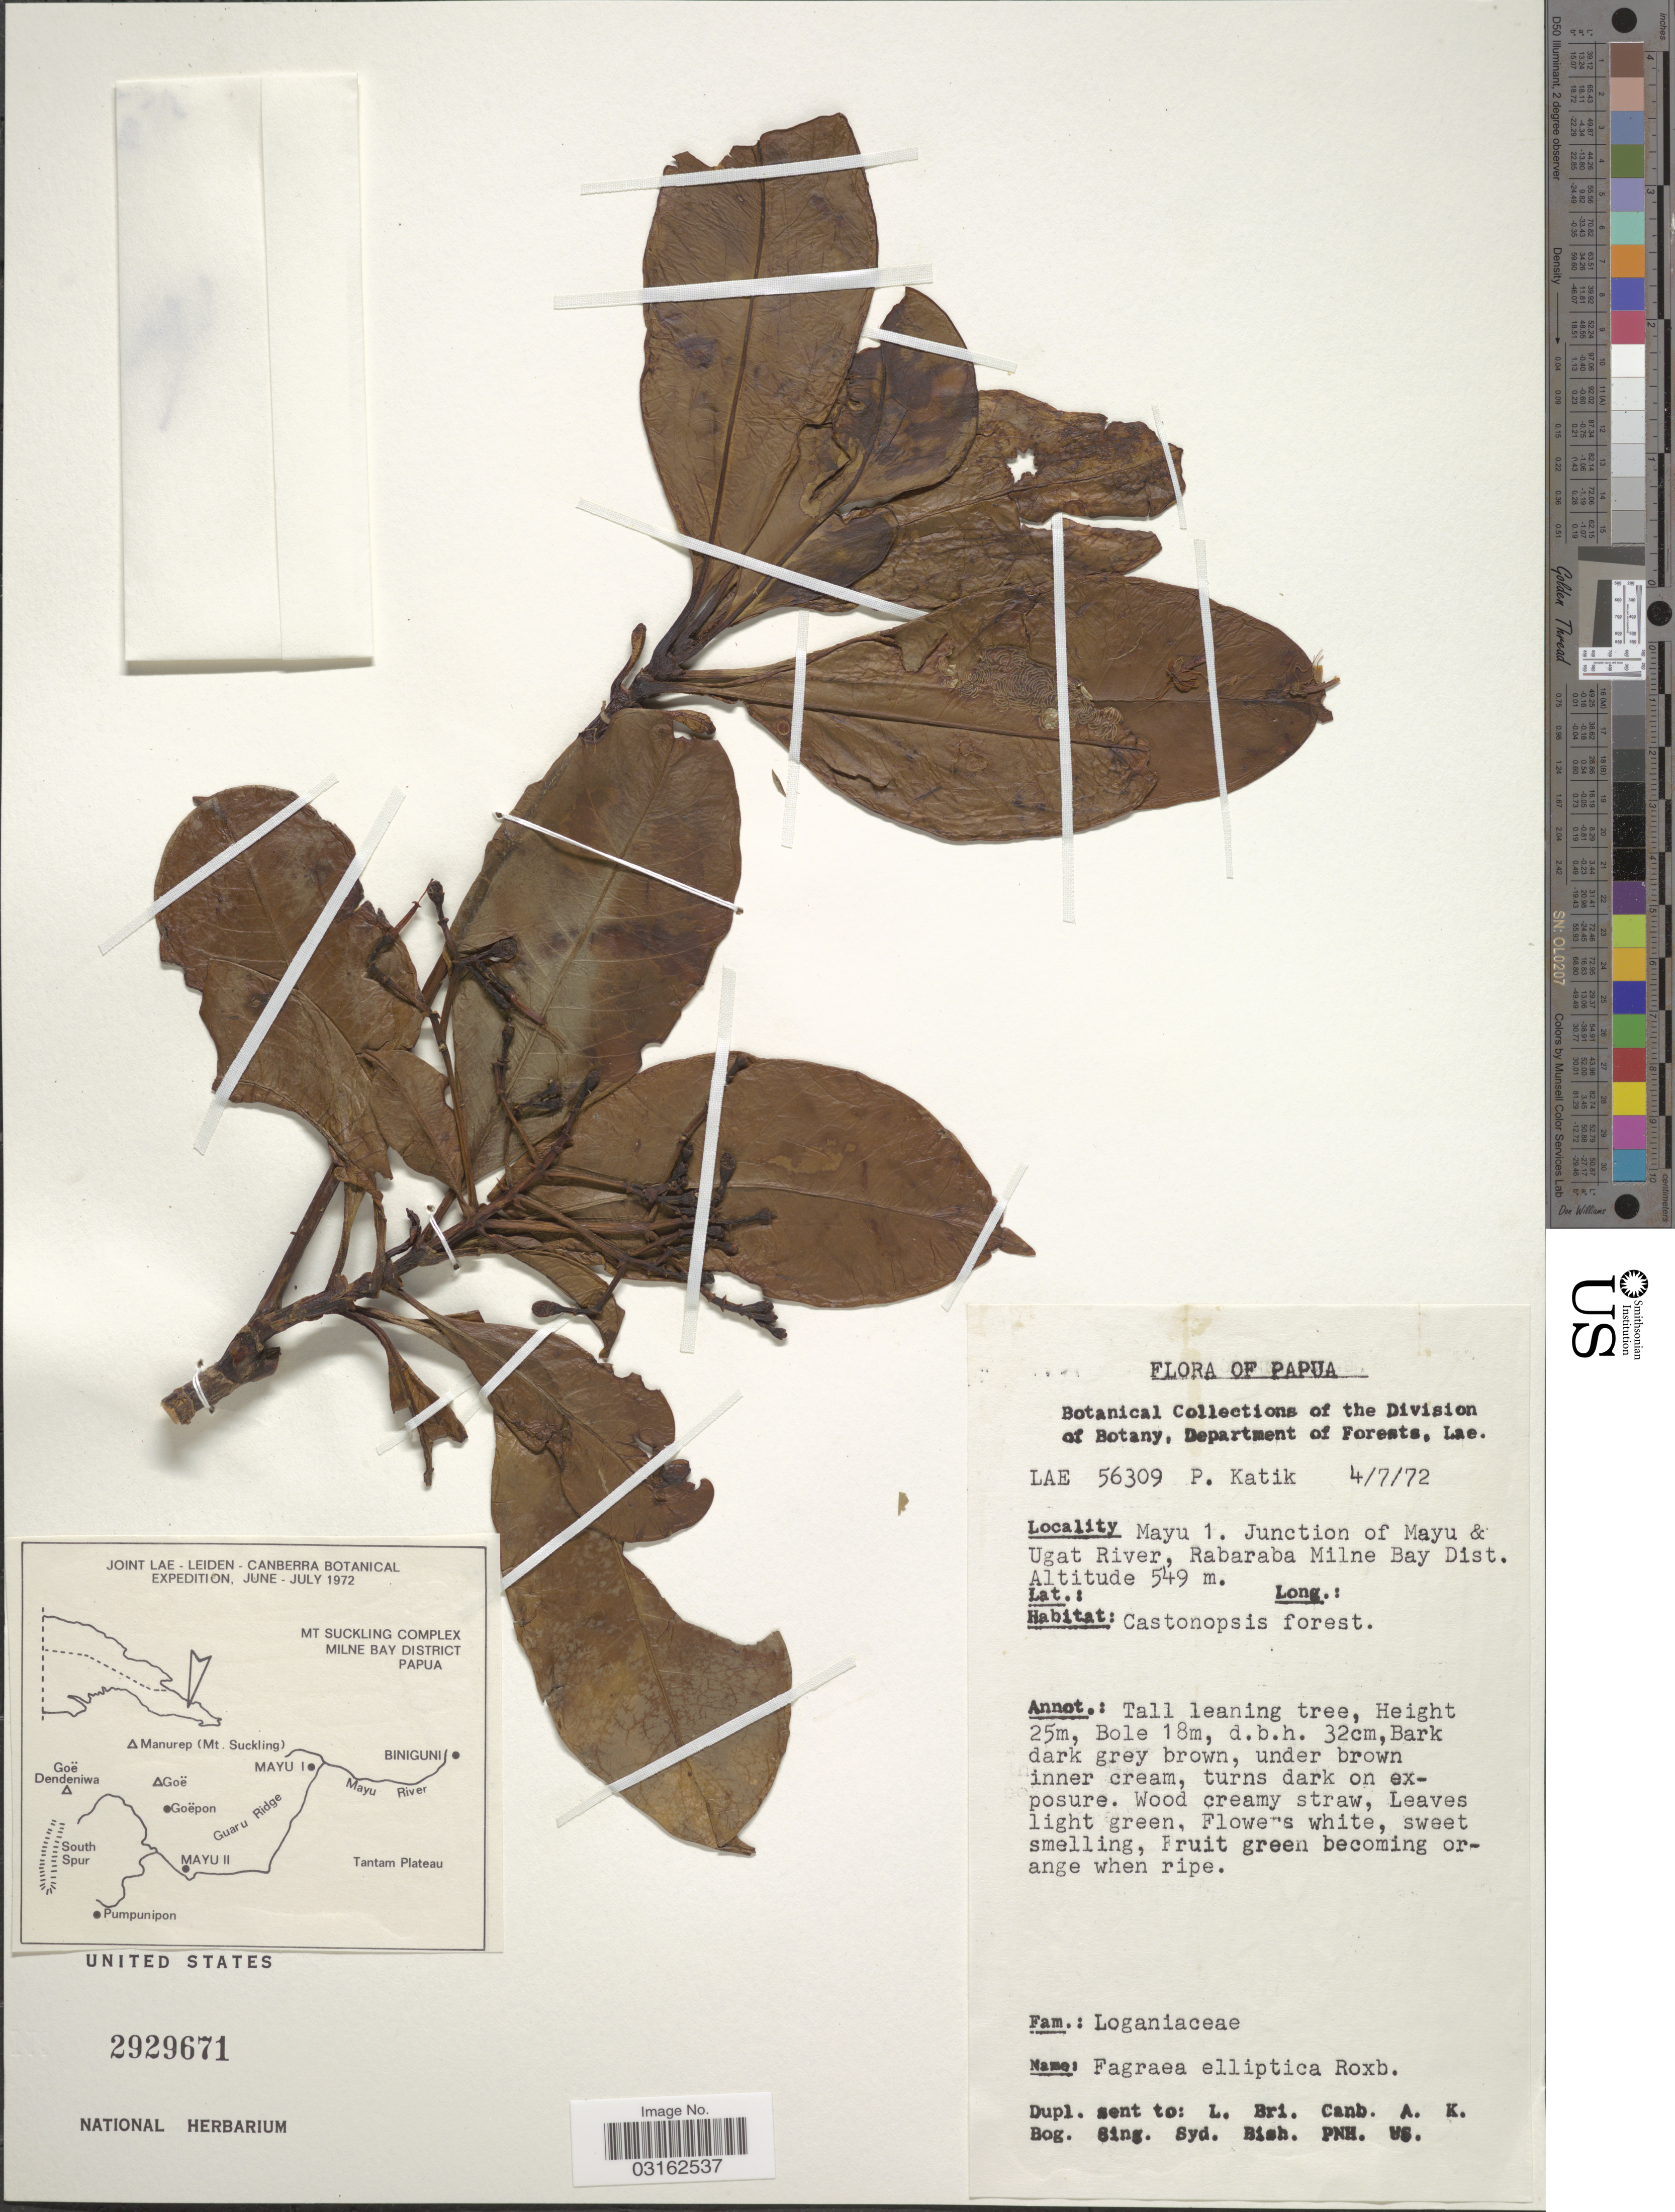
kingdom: Plantae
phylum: Tracheophyta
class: Magnoliopsida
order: Gentianales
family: Gentianaceae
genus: Fagraea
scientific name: Fagraea elliptica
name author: Roxb.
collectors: P. Katik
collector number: LAE 56309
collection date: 1972-07-04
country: Papua New Guinea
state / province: Milne Bay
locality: Papua. Mayu 1. Junction of Mayu & Ugat River, Rabaraba Milne Bay Dist.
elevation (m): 549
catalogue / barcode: US 2929671